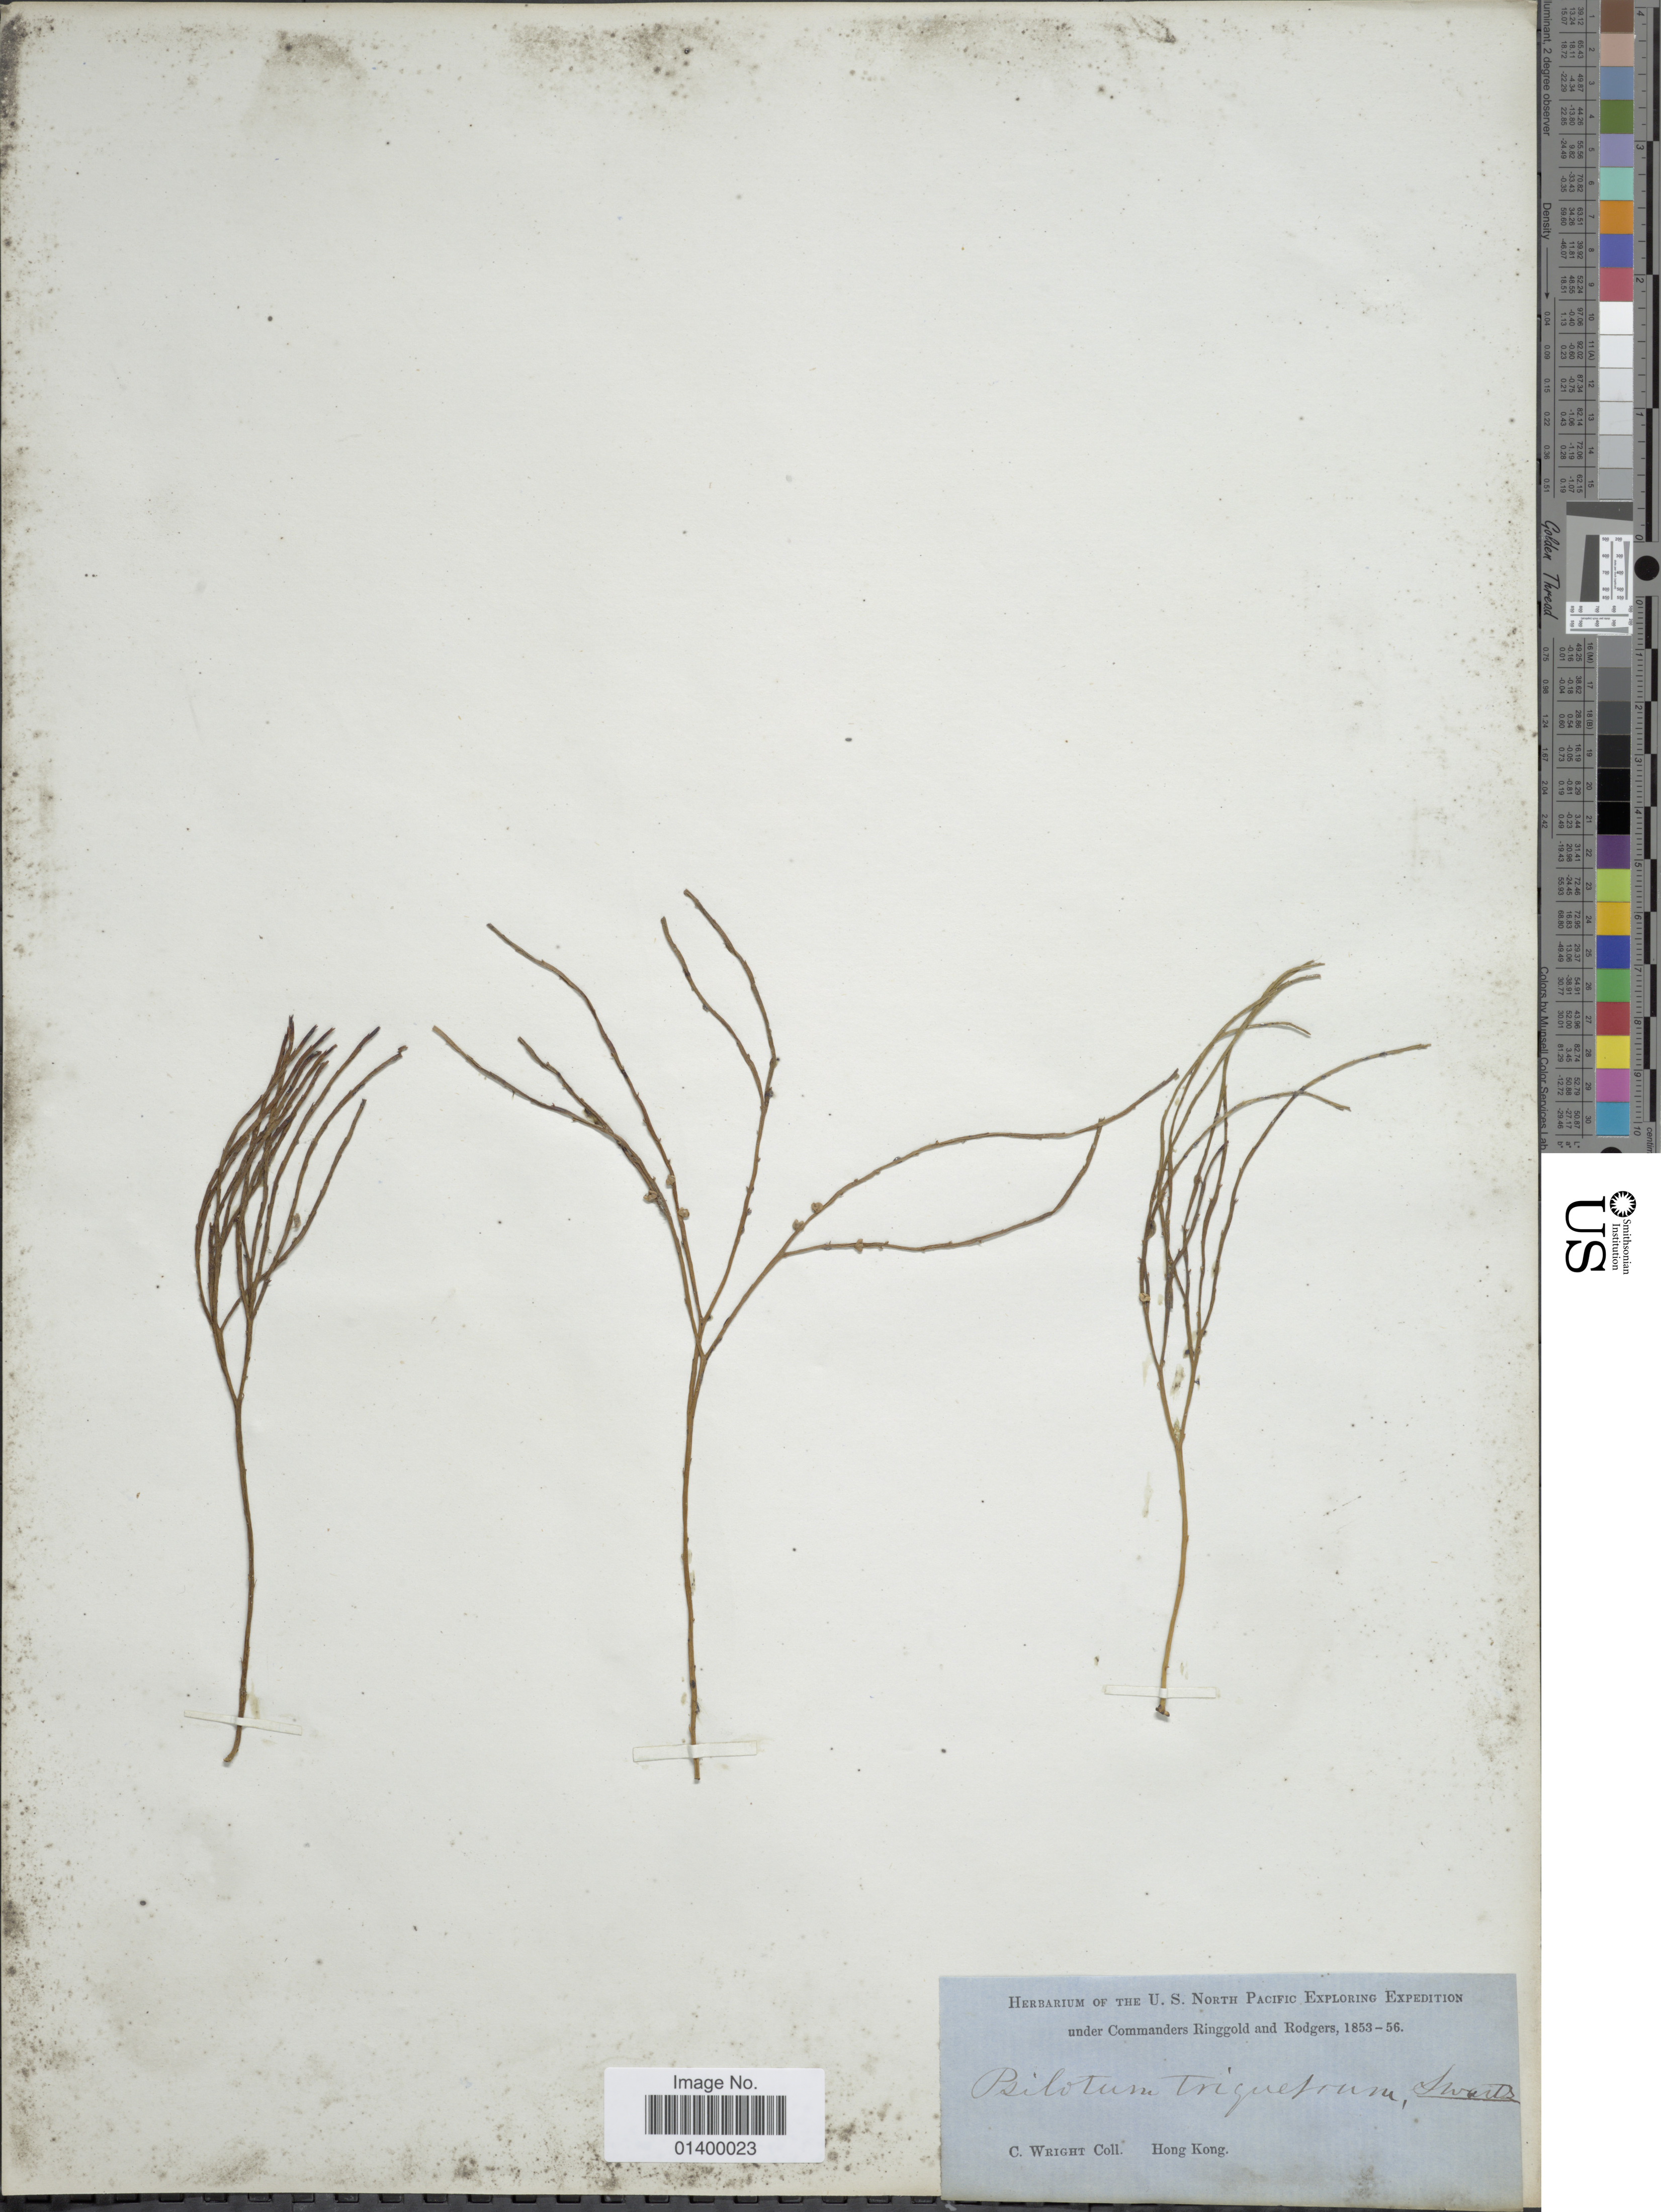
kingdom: Plantae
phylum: Tracheophyta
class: Polypodiopsida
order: Psilotales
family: Psilotaceae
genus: Psilotum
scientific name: Psilotum nudum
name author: (L.) P. Beauv.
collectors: C. Wright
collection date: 1853/1856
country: China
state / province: Hong Kong